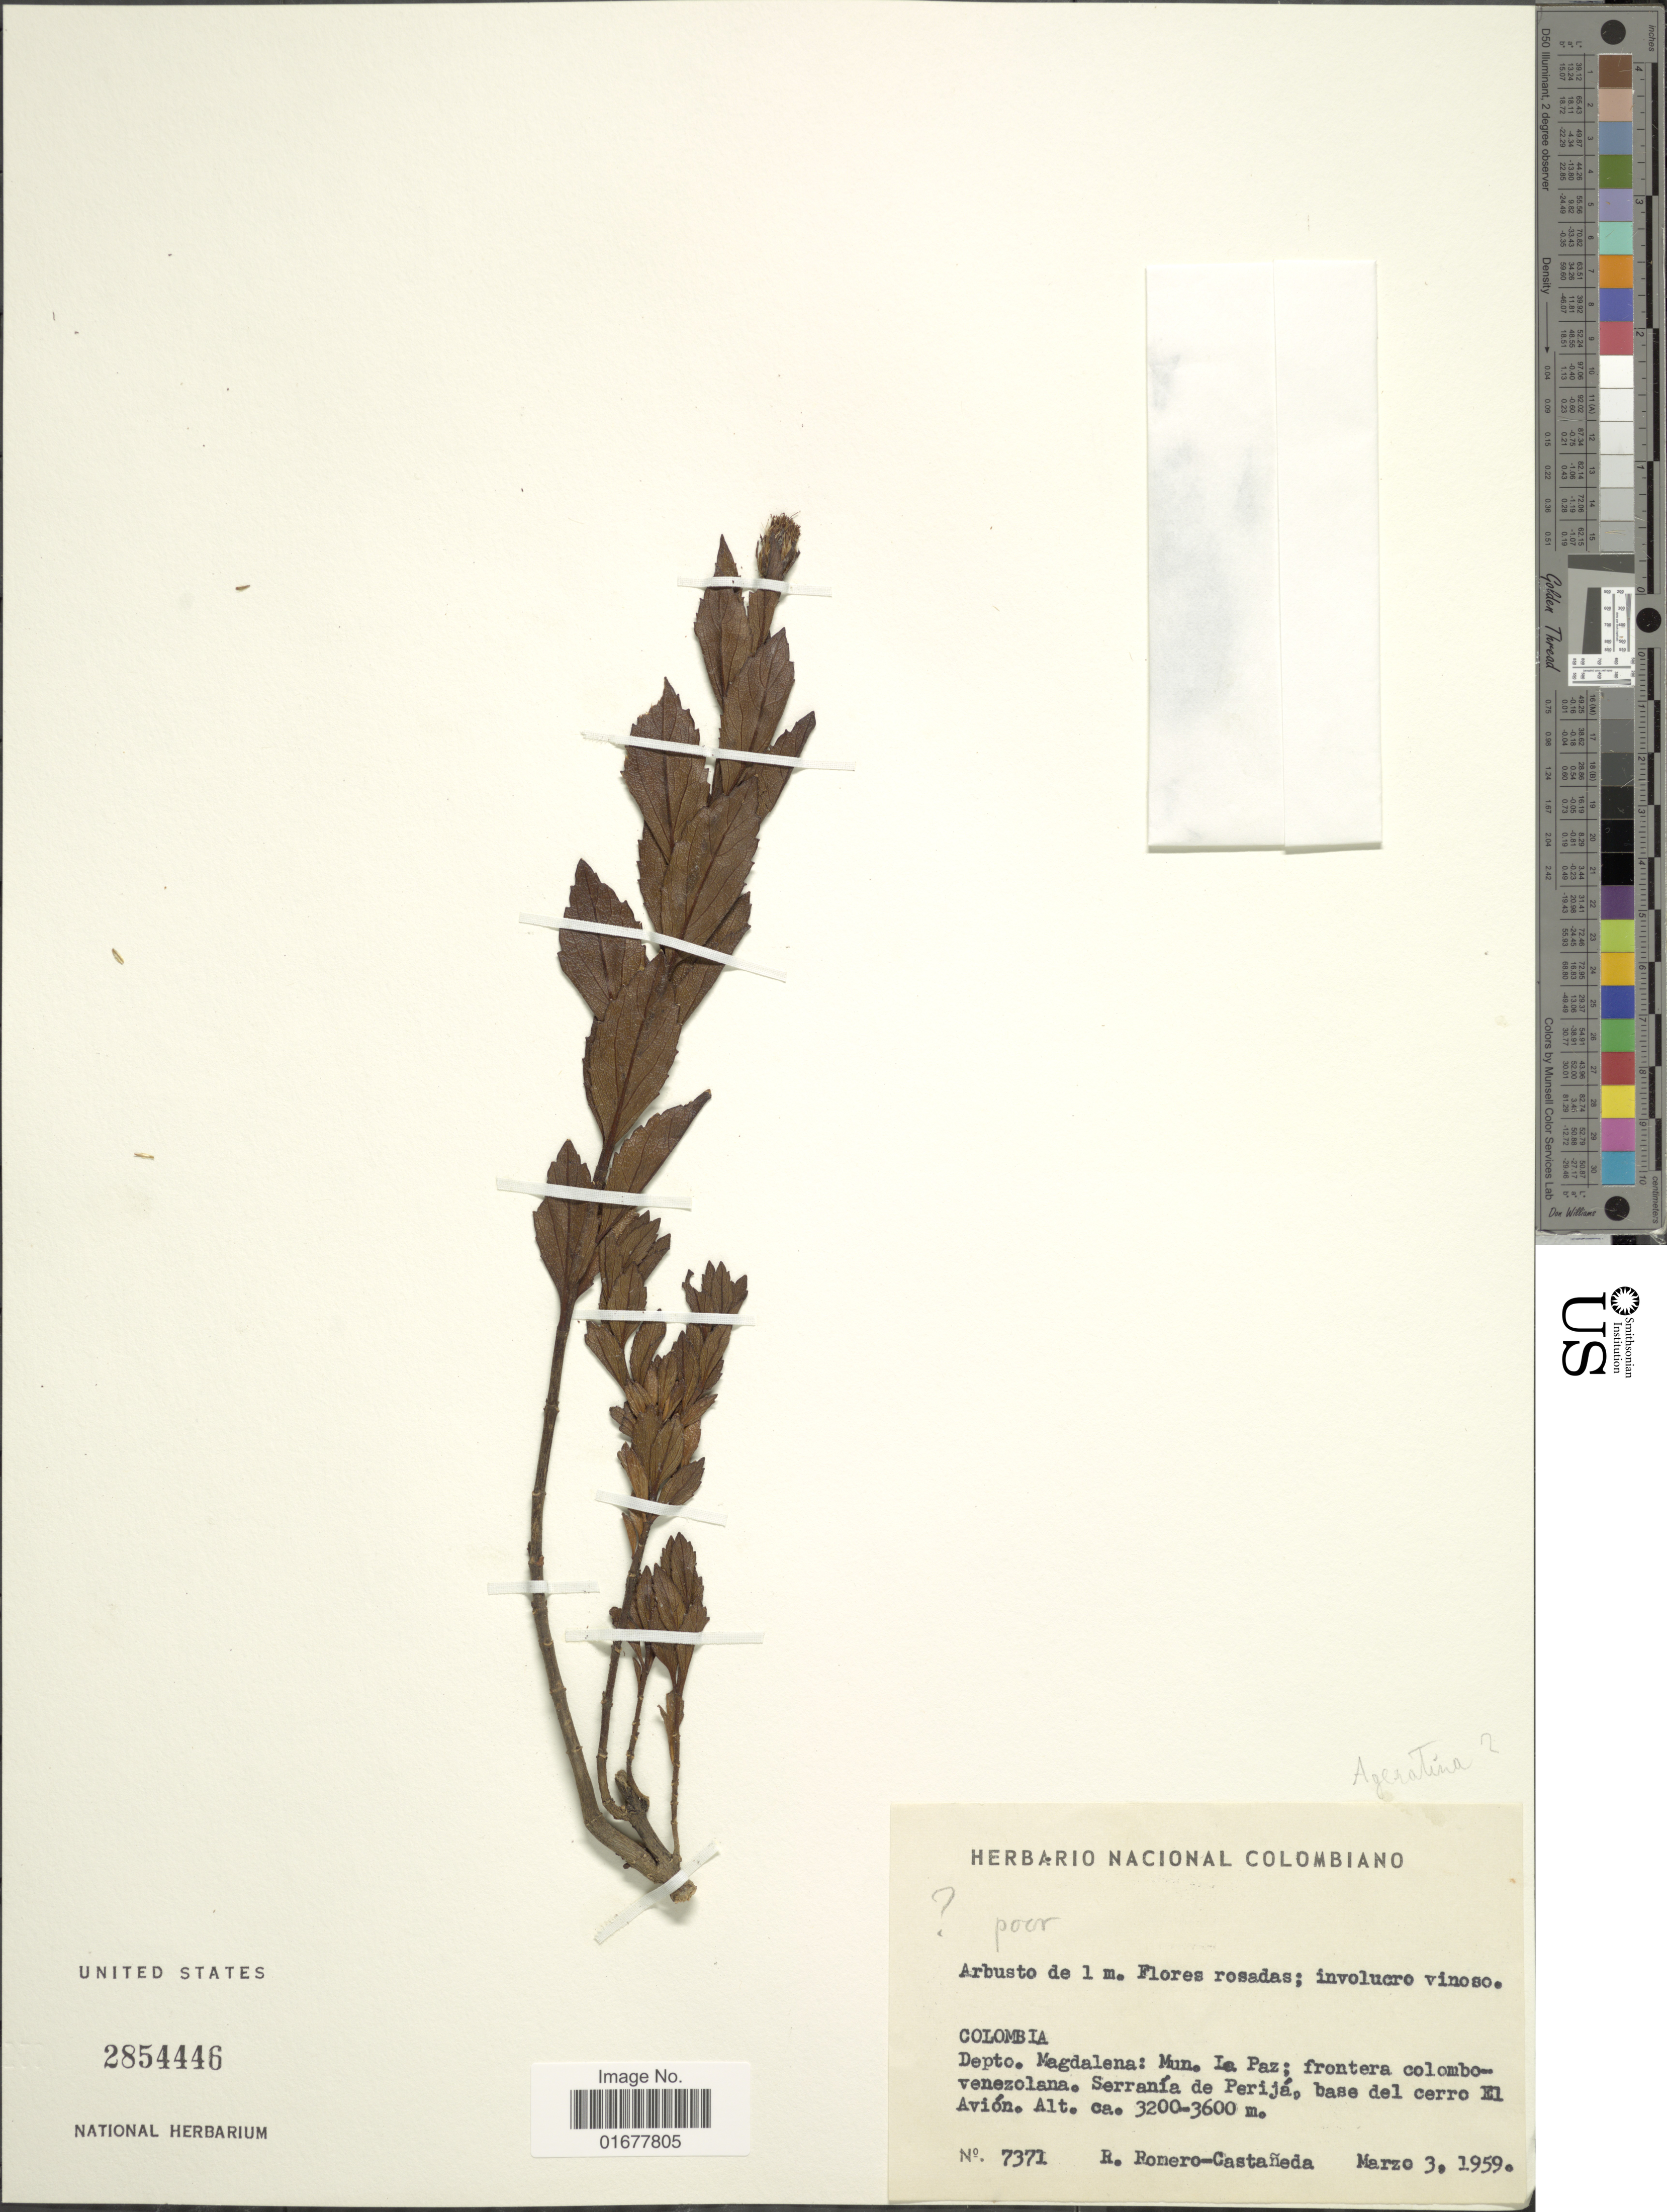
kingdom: Plantae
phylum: Tracheophyta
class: Magnoliopsida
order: Asterales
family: Asteraceae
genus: Ageratina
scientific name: Ageratina sp.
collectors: R. Romero Castañeda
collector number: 7371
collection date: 1959-03-03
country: Colombia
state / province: Magdalena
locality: Mun. La Paz; frontero colombo-venezolana, Serrania de Perija, base del cerro El Avion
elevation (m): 3200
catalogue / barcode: US 2854446